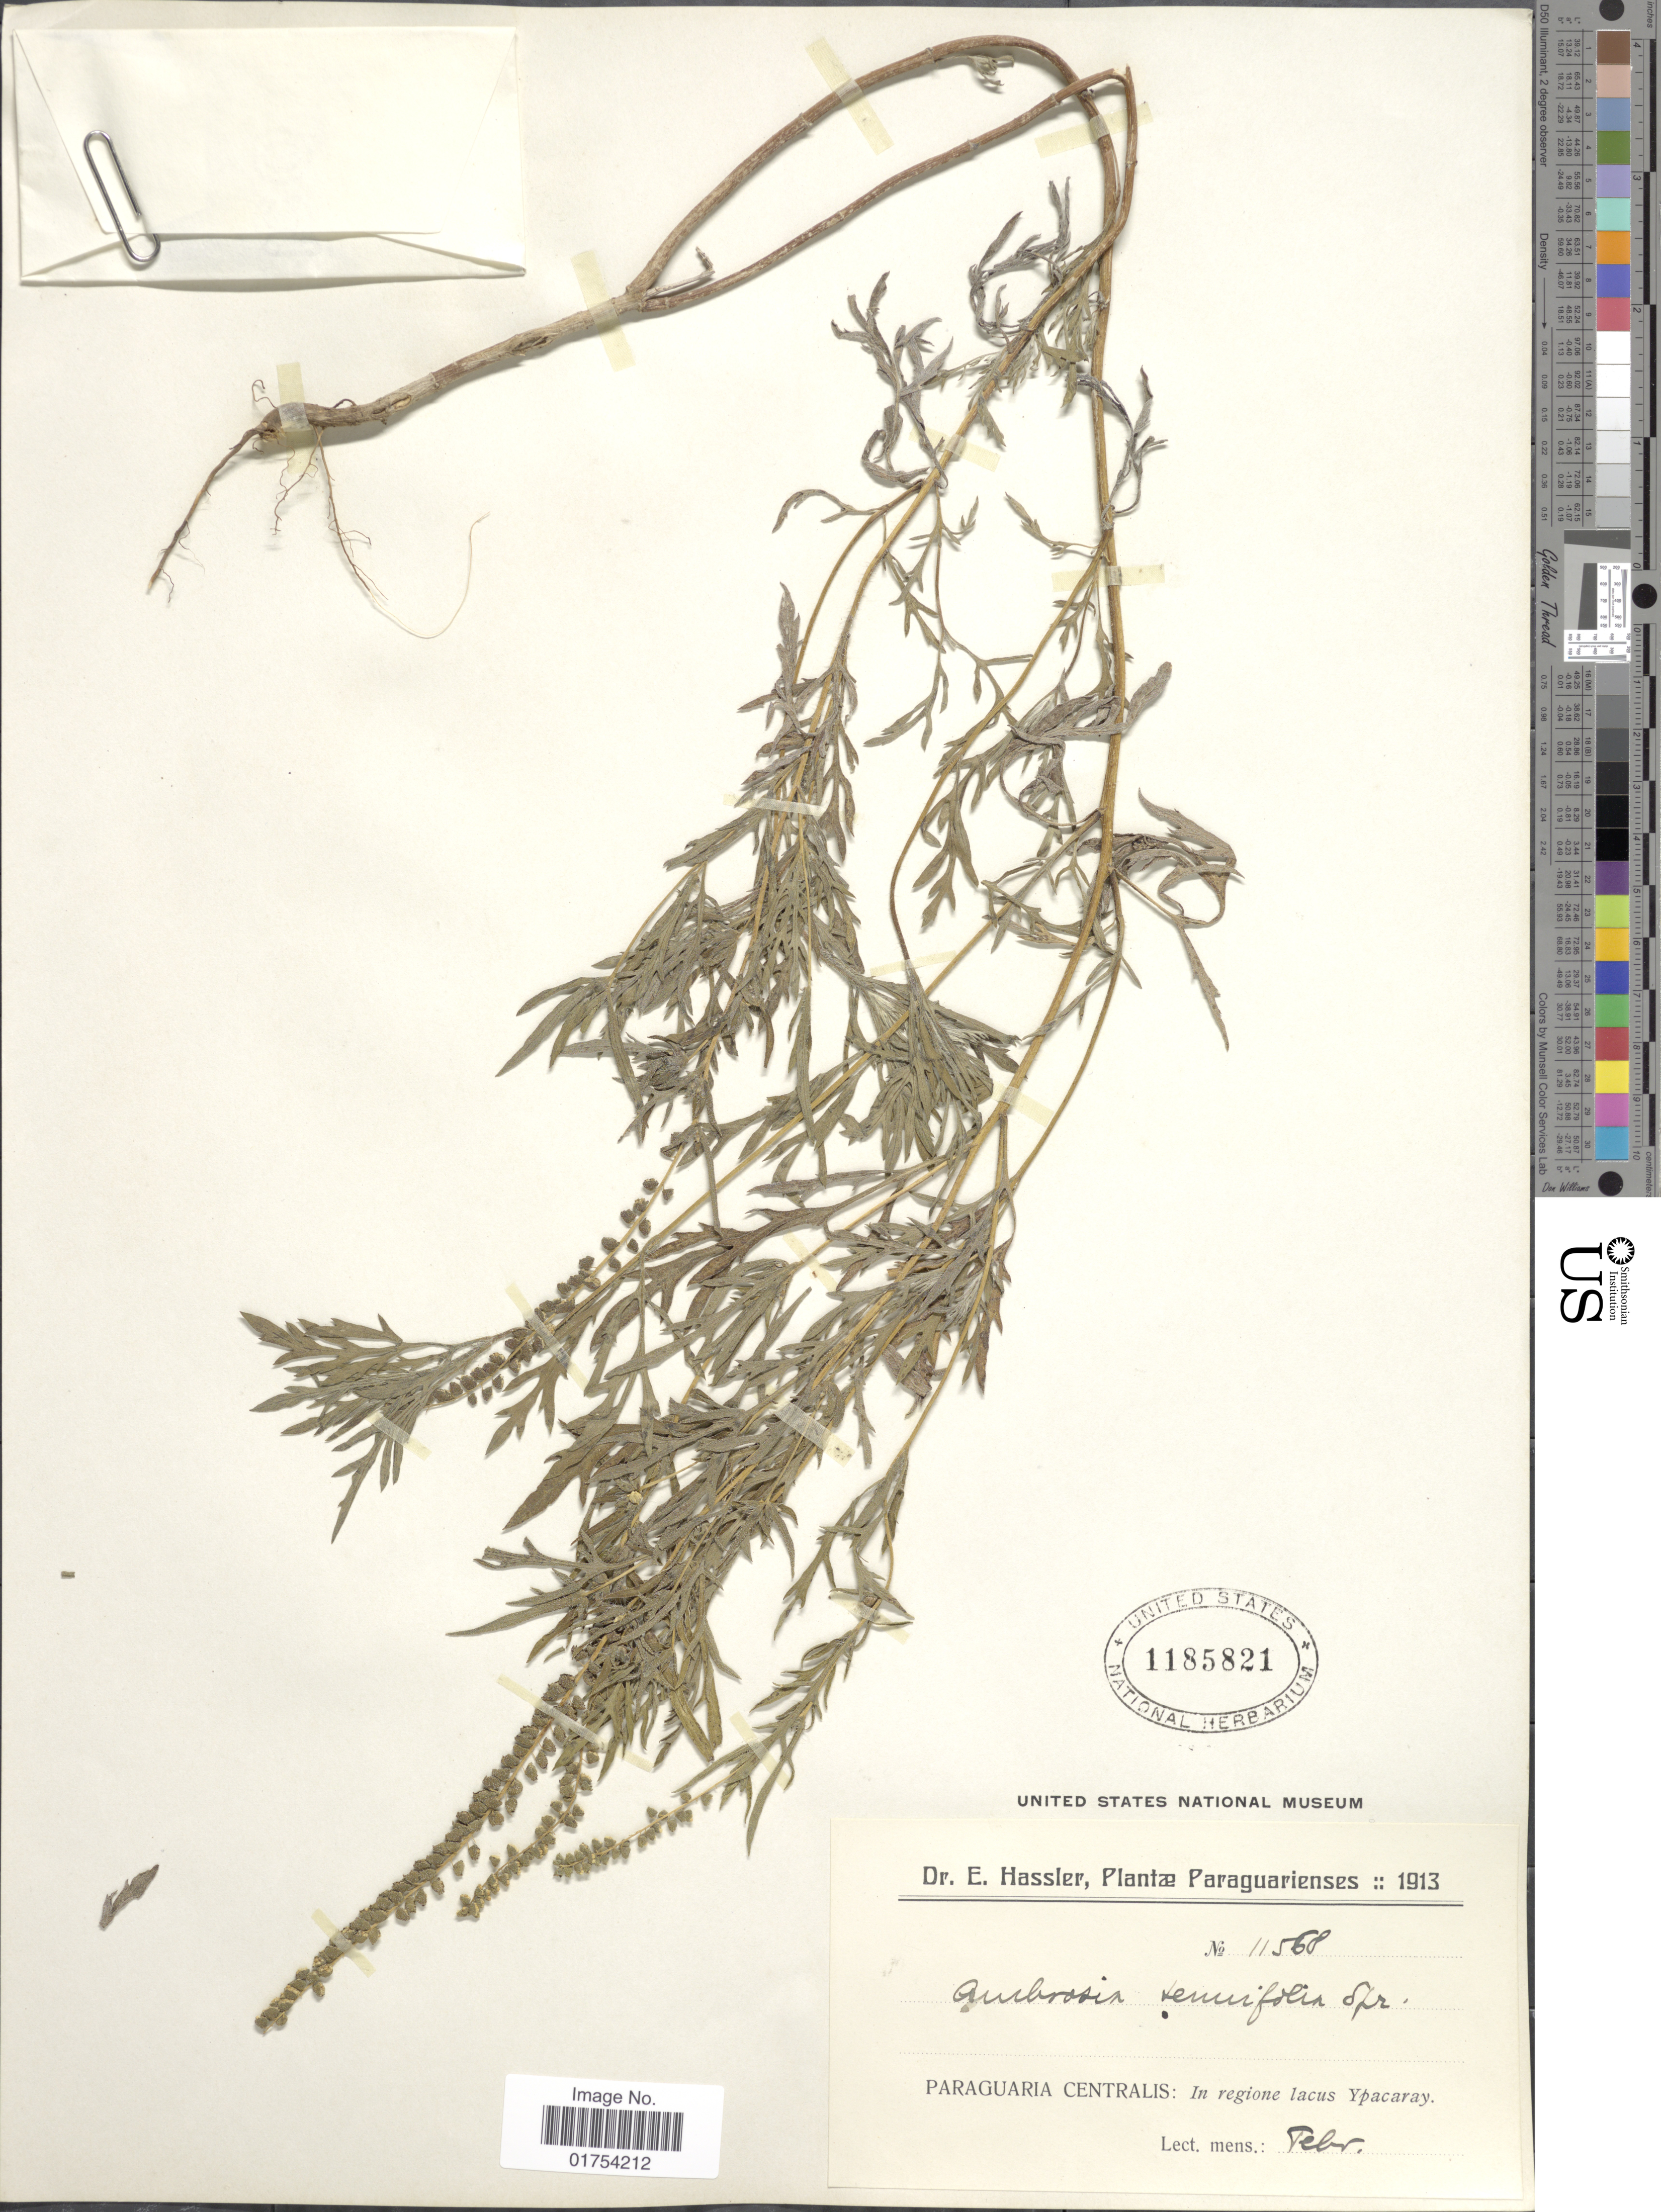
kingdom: Plantae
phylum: Tracheophyta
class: Magnoliopsida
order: Asterales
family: Asteraceae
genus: Ambrosia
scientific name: Ambrosia tenuifolia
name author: Spreng.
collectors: E. Hassler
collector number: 11568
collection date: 1913-02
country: Paraguay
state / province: Paraguari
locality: In regione lacus Ypacaray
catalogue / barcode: US 1185821